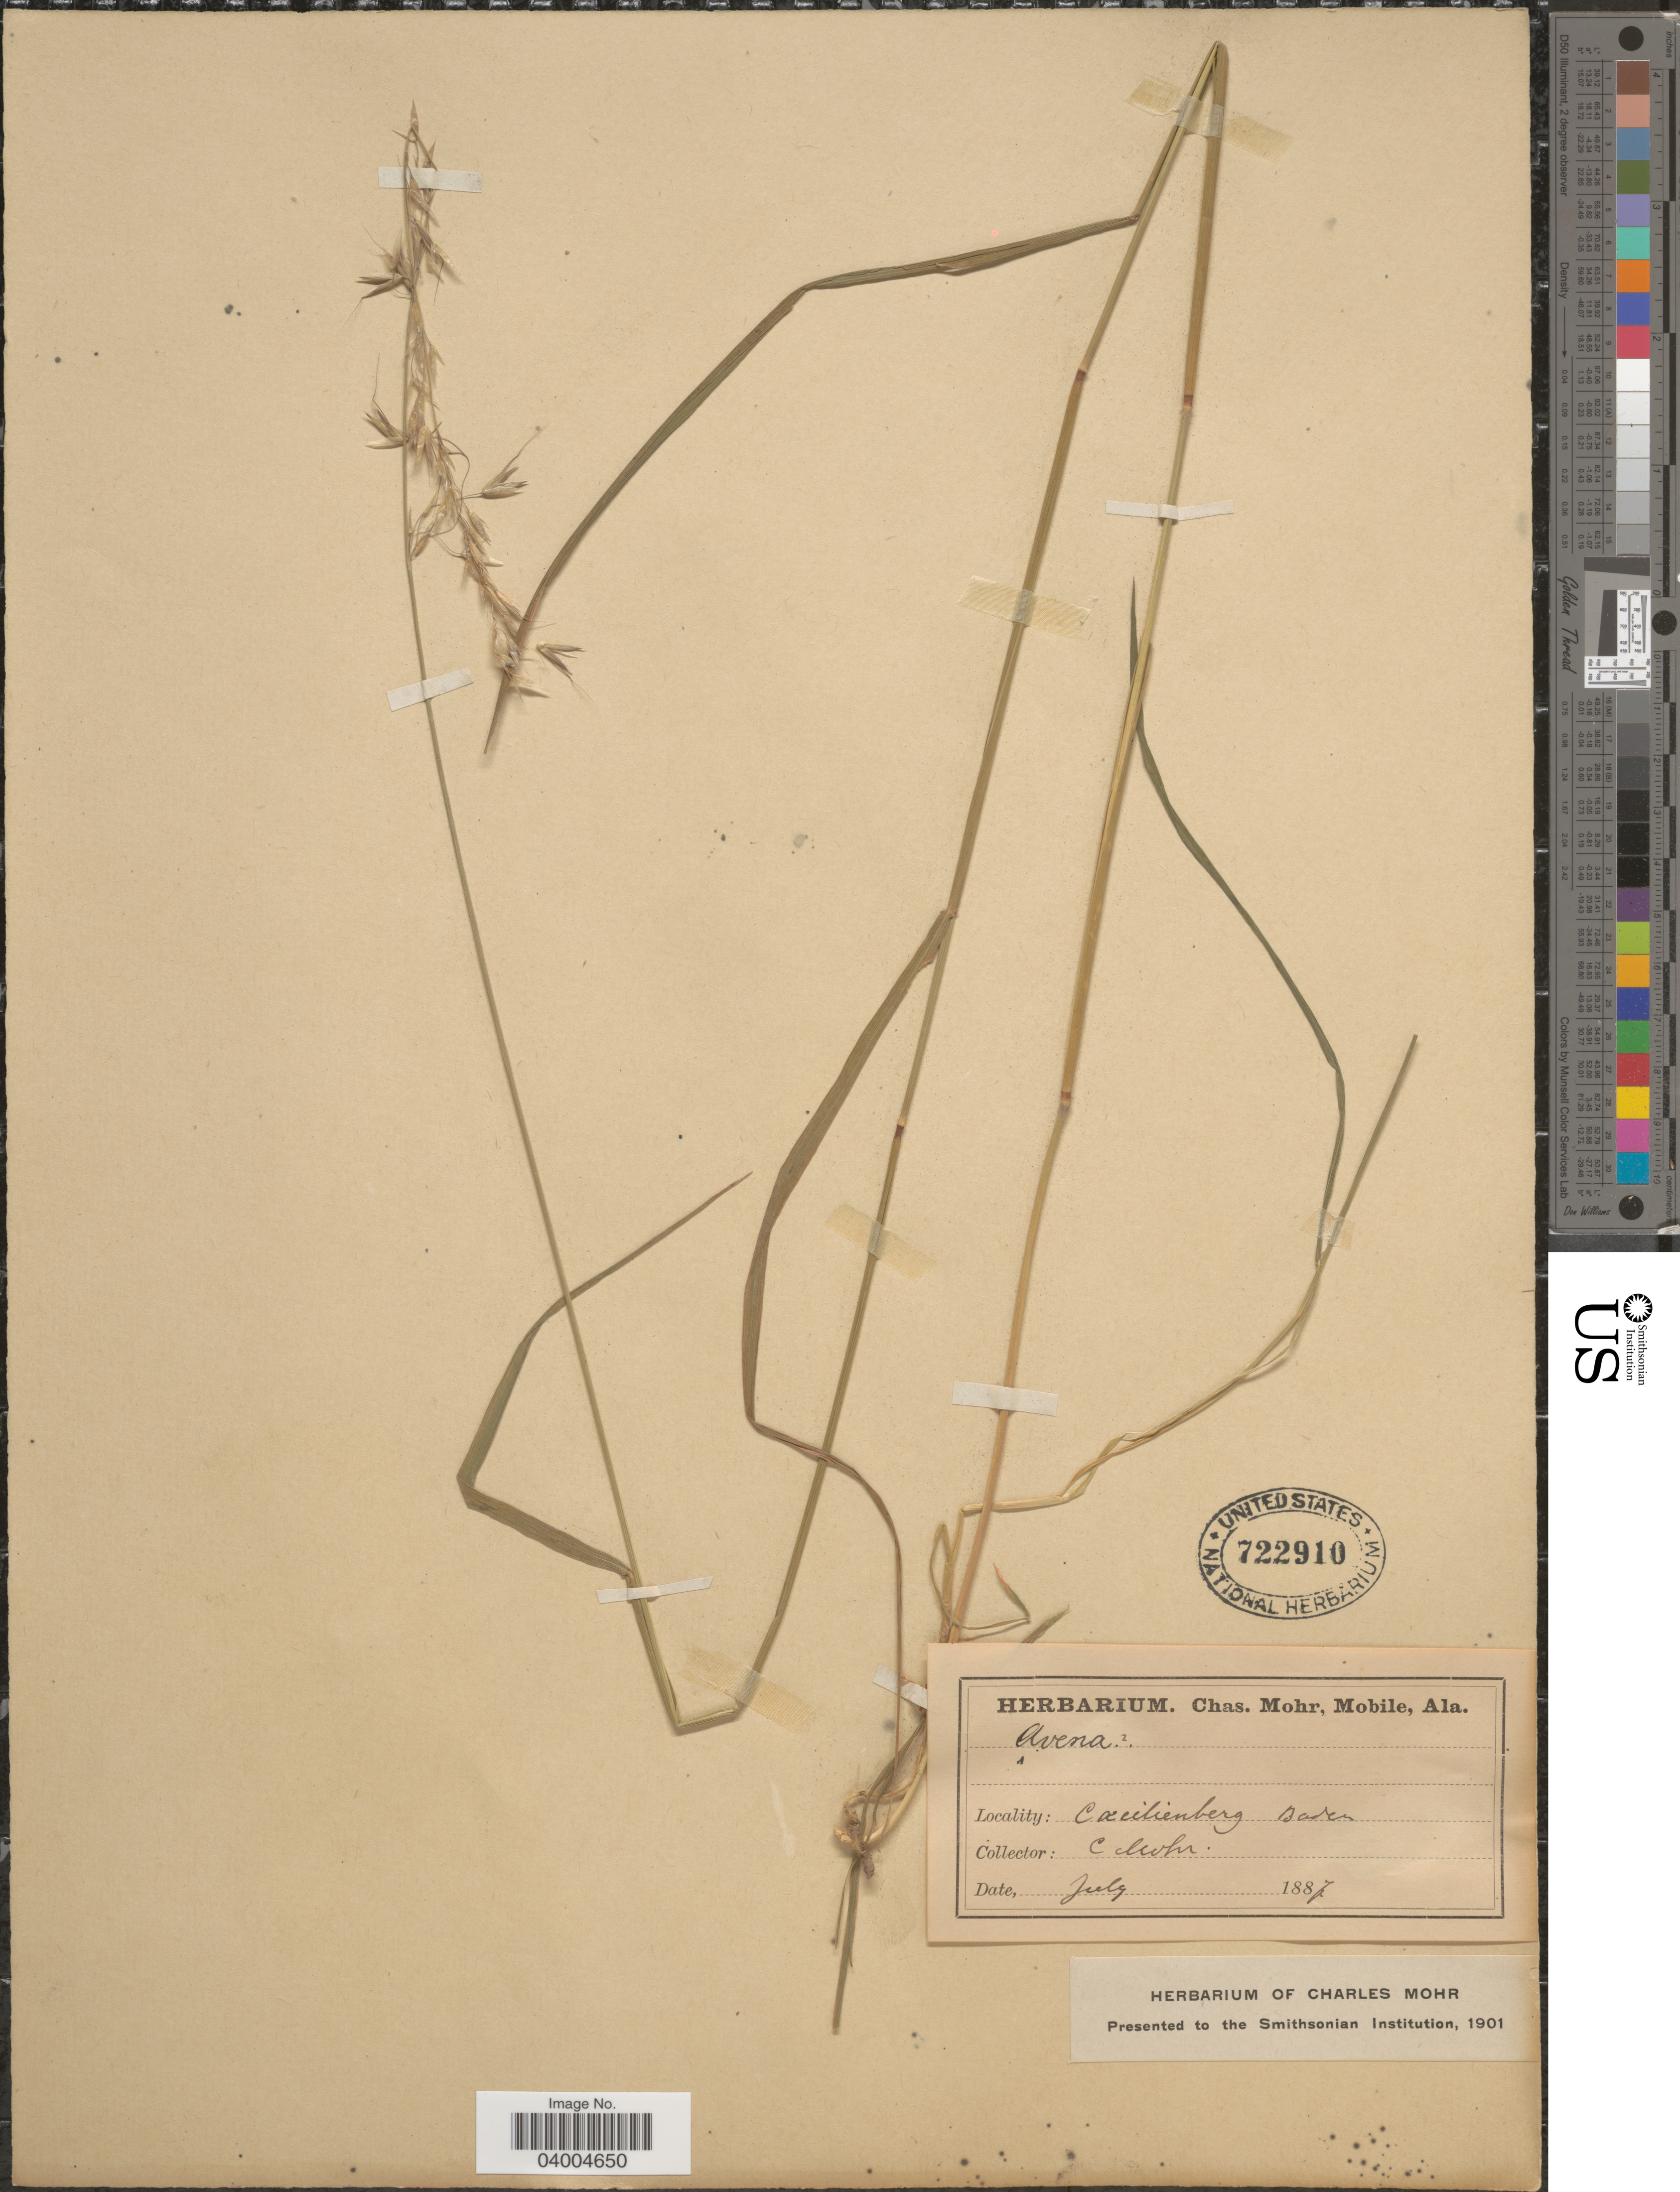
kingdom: Plantae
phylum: Tracheophyta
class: Liliopsida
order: Poales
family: Poaceae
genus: Arrhenatherum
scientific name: Arrhenatherum elatius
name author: (L.) J. Presl & C. Presl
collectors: Mohr, C. T. (herbarium)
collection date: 1887-07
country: Germany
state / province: Baden-Württemberg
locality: Cacilienberg Baden.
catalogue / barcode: US 722910